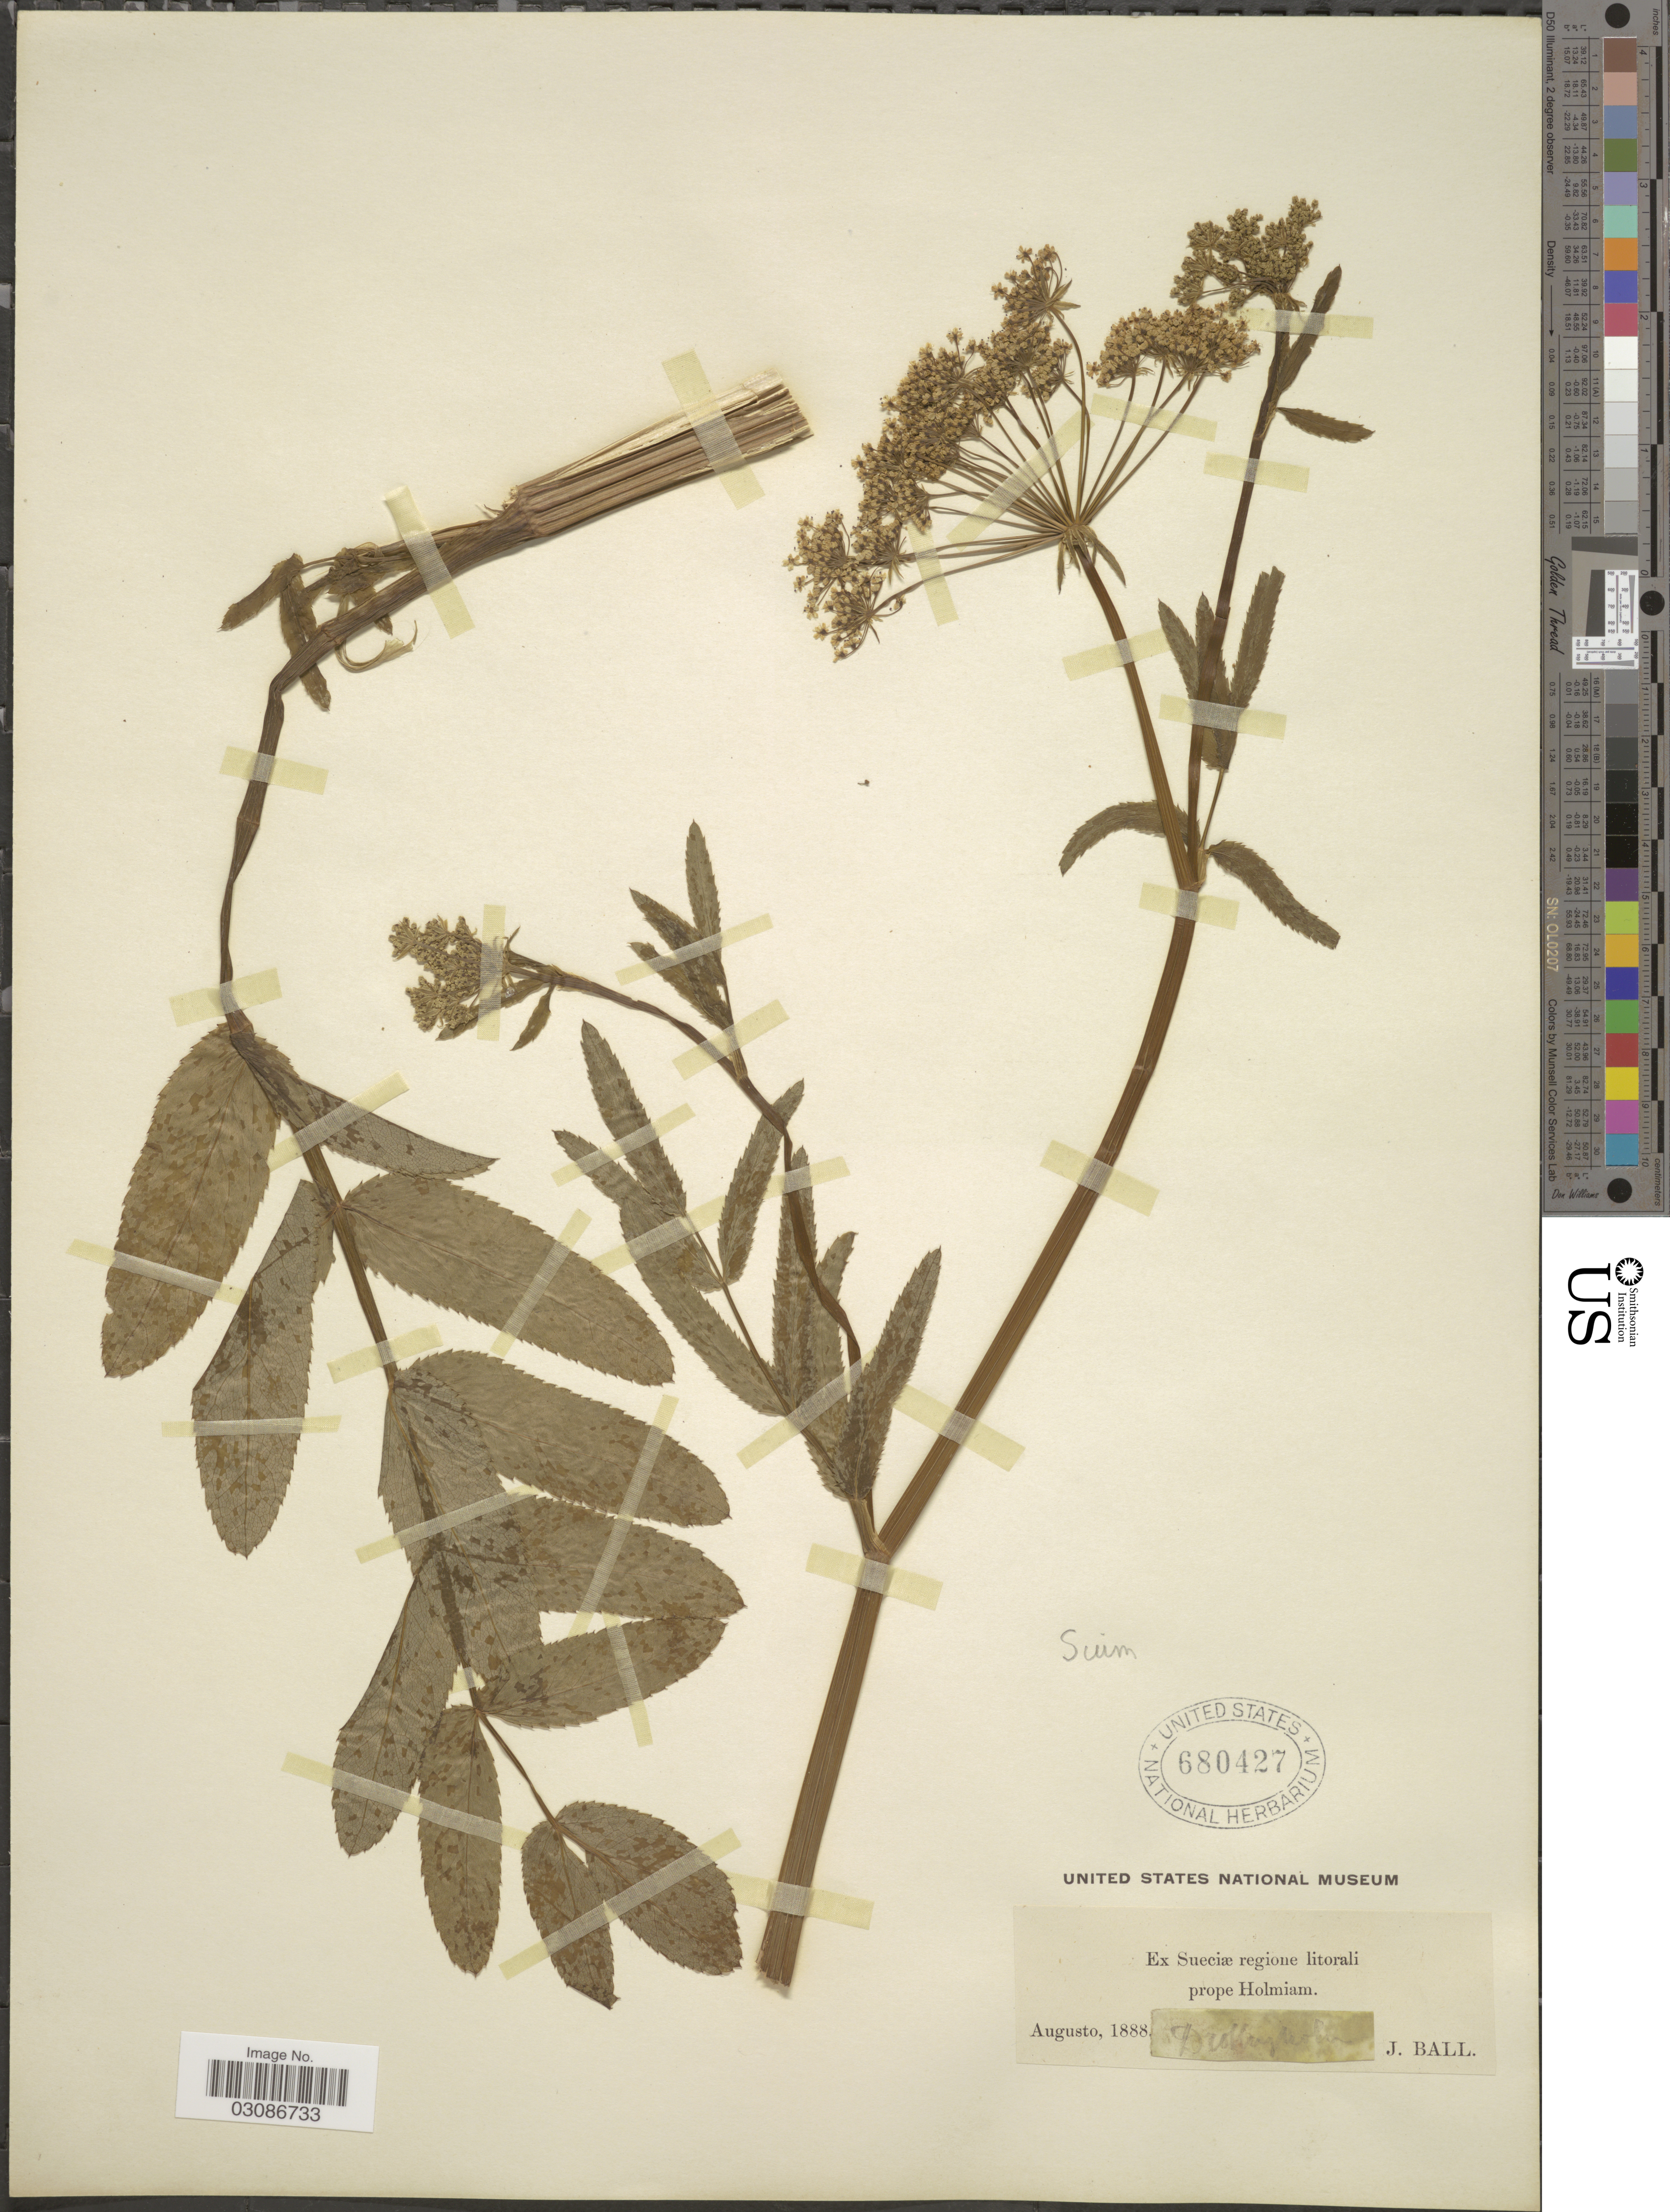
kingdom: Plantae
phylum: Tracheophyta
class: Magnoliopsida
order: Apiales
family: Apiaceae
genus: Sium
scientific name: Sium sp.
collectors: J. Ball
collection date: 1888-08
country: Sweden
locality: Ex Sueciæ regione litorali prope Holmiam.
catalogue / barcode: US 680427